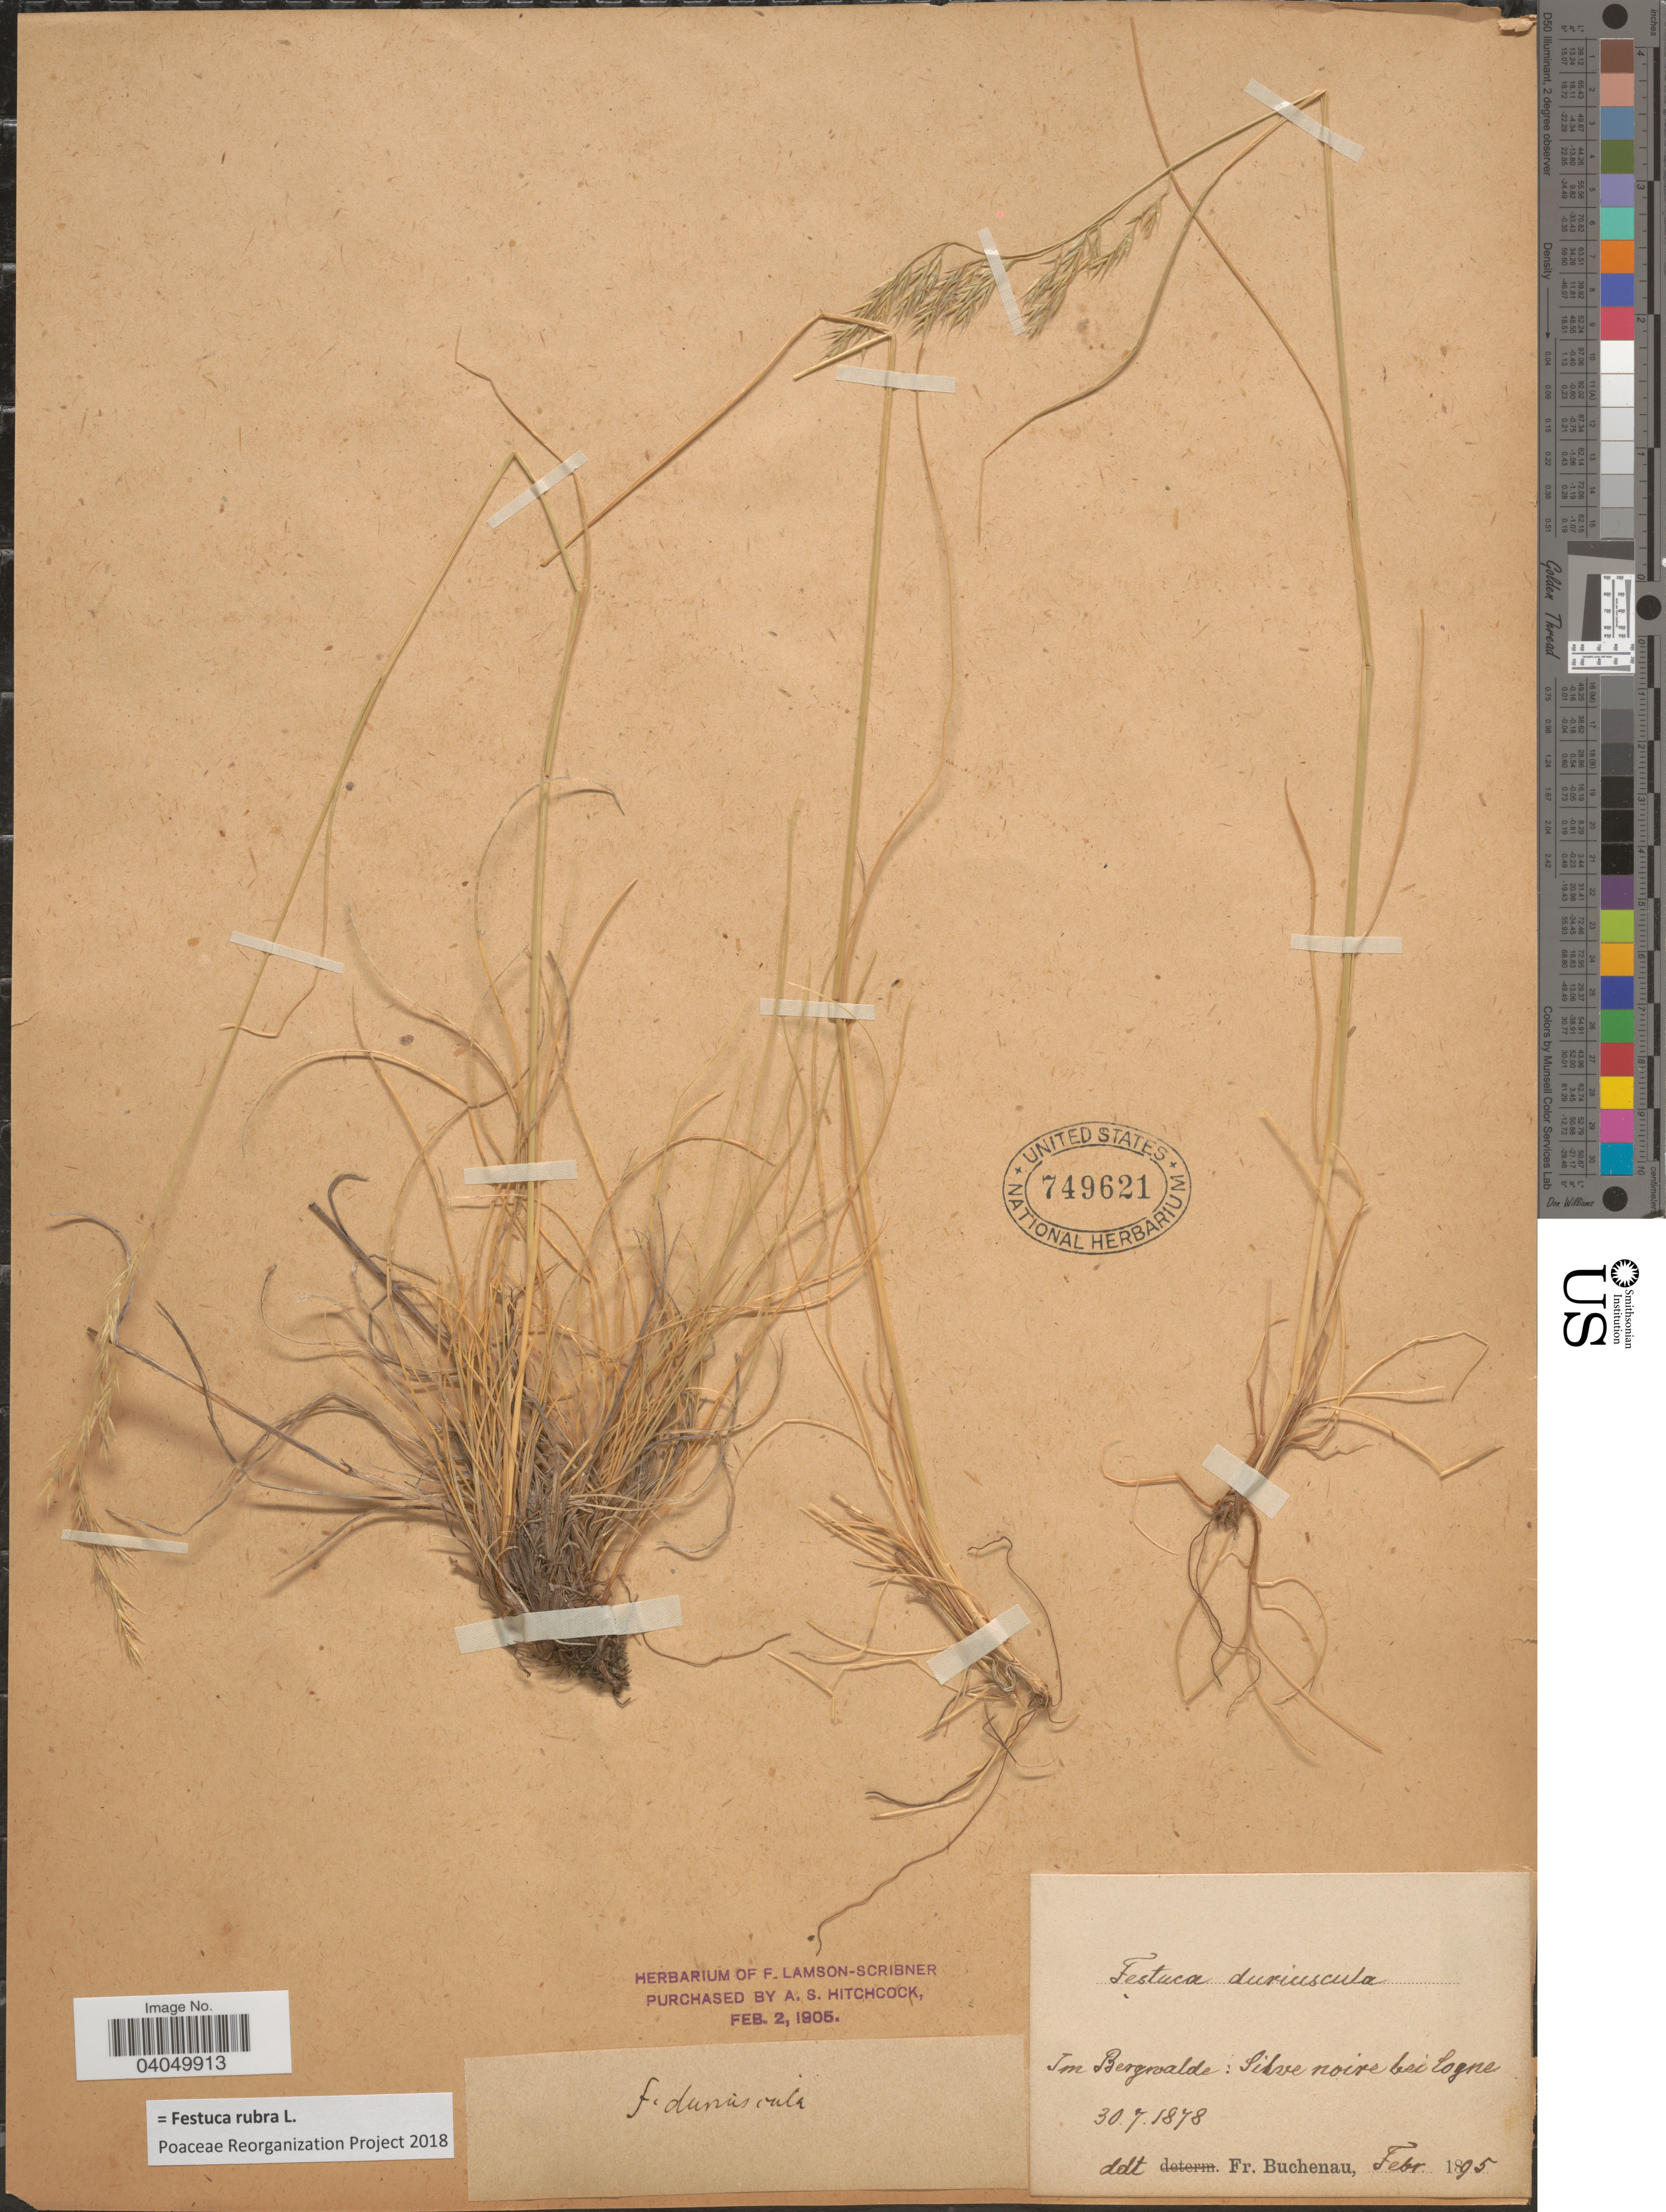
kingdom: Plantae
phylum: Tracheophyta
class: Liliopsida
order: Poales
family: Poaceae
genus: Festuca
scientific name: Festuca rubra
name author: L.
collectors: ex herb. F. Lamson Scribner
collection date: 1878-07-30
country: Poland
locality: Im Bergwalde: Silve noire bei logne.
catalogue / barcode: US 749621